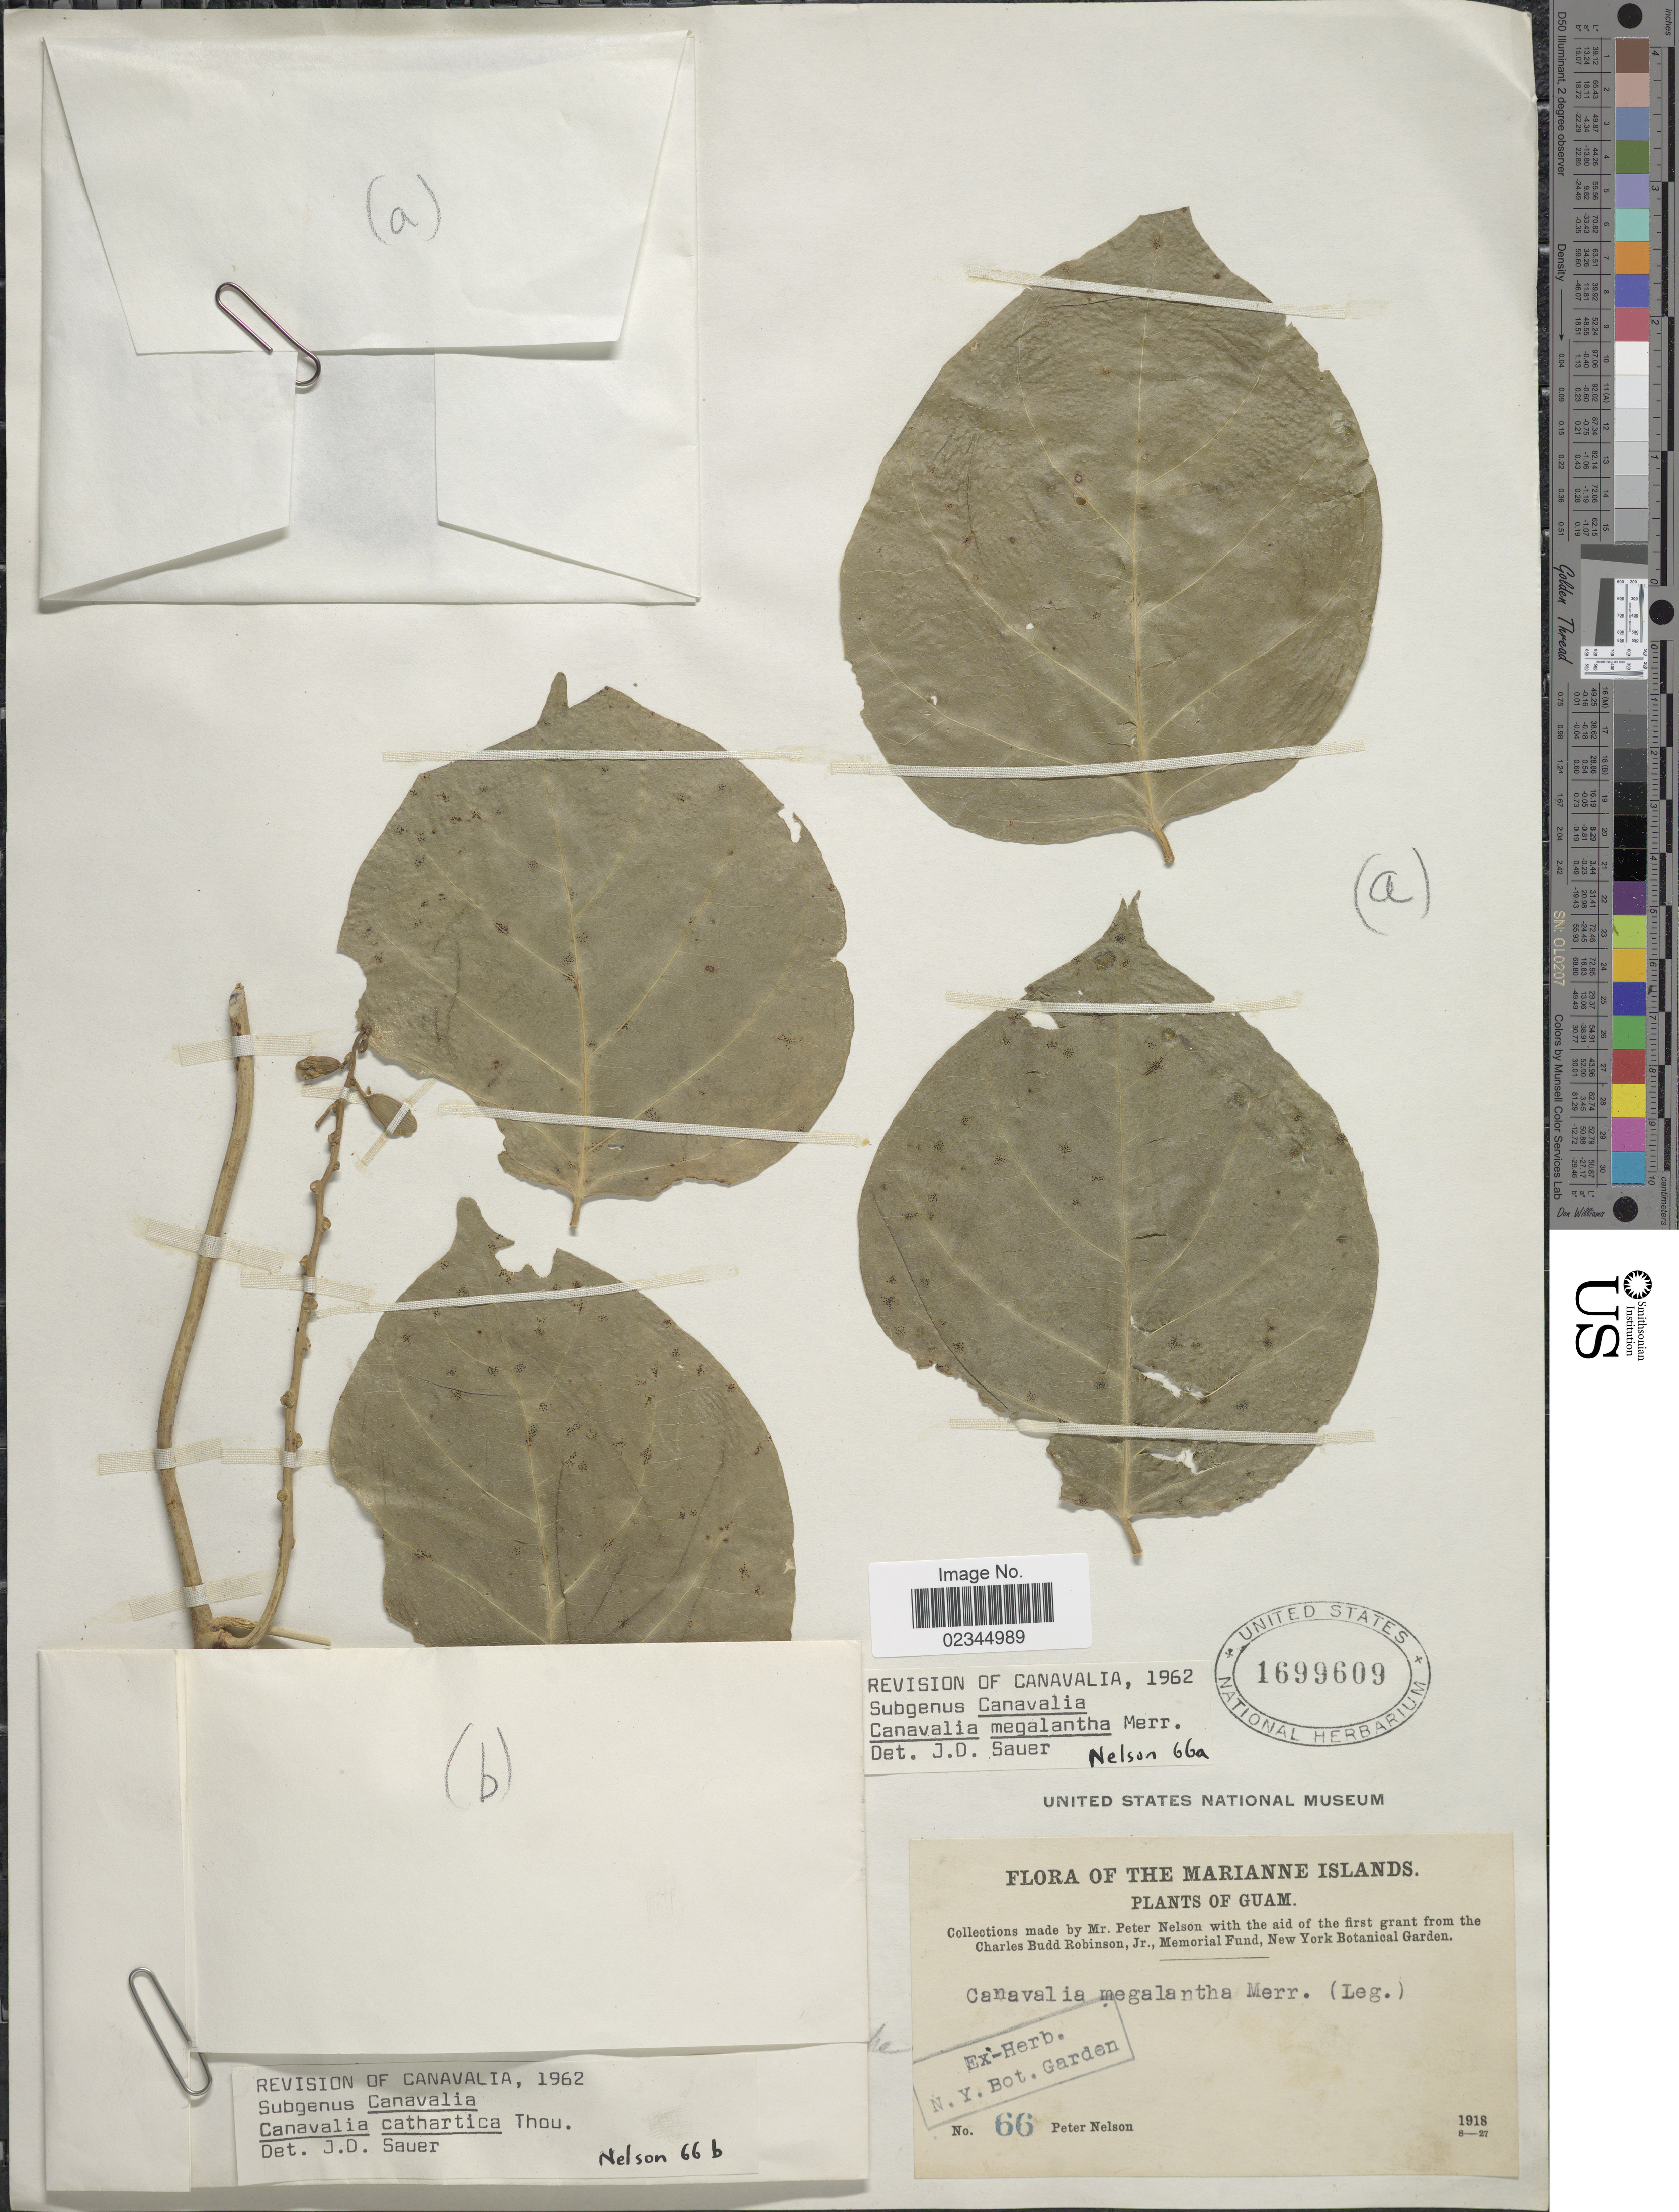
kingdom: Plantae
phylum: Tracheophyta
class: Magnoliopsida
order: Fabales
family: Fabaceae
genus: Canavalia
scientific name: Canavalia cathartica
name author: Thouars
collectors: P. Nelson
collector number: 66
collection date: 1918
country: Guam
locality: Marianne Islands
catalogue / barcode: US 1699609